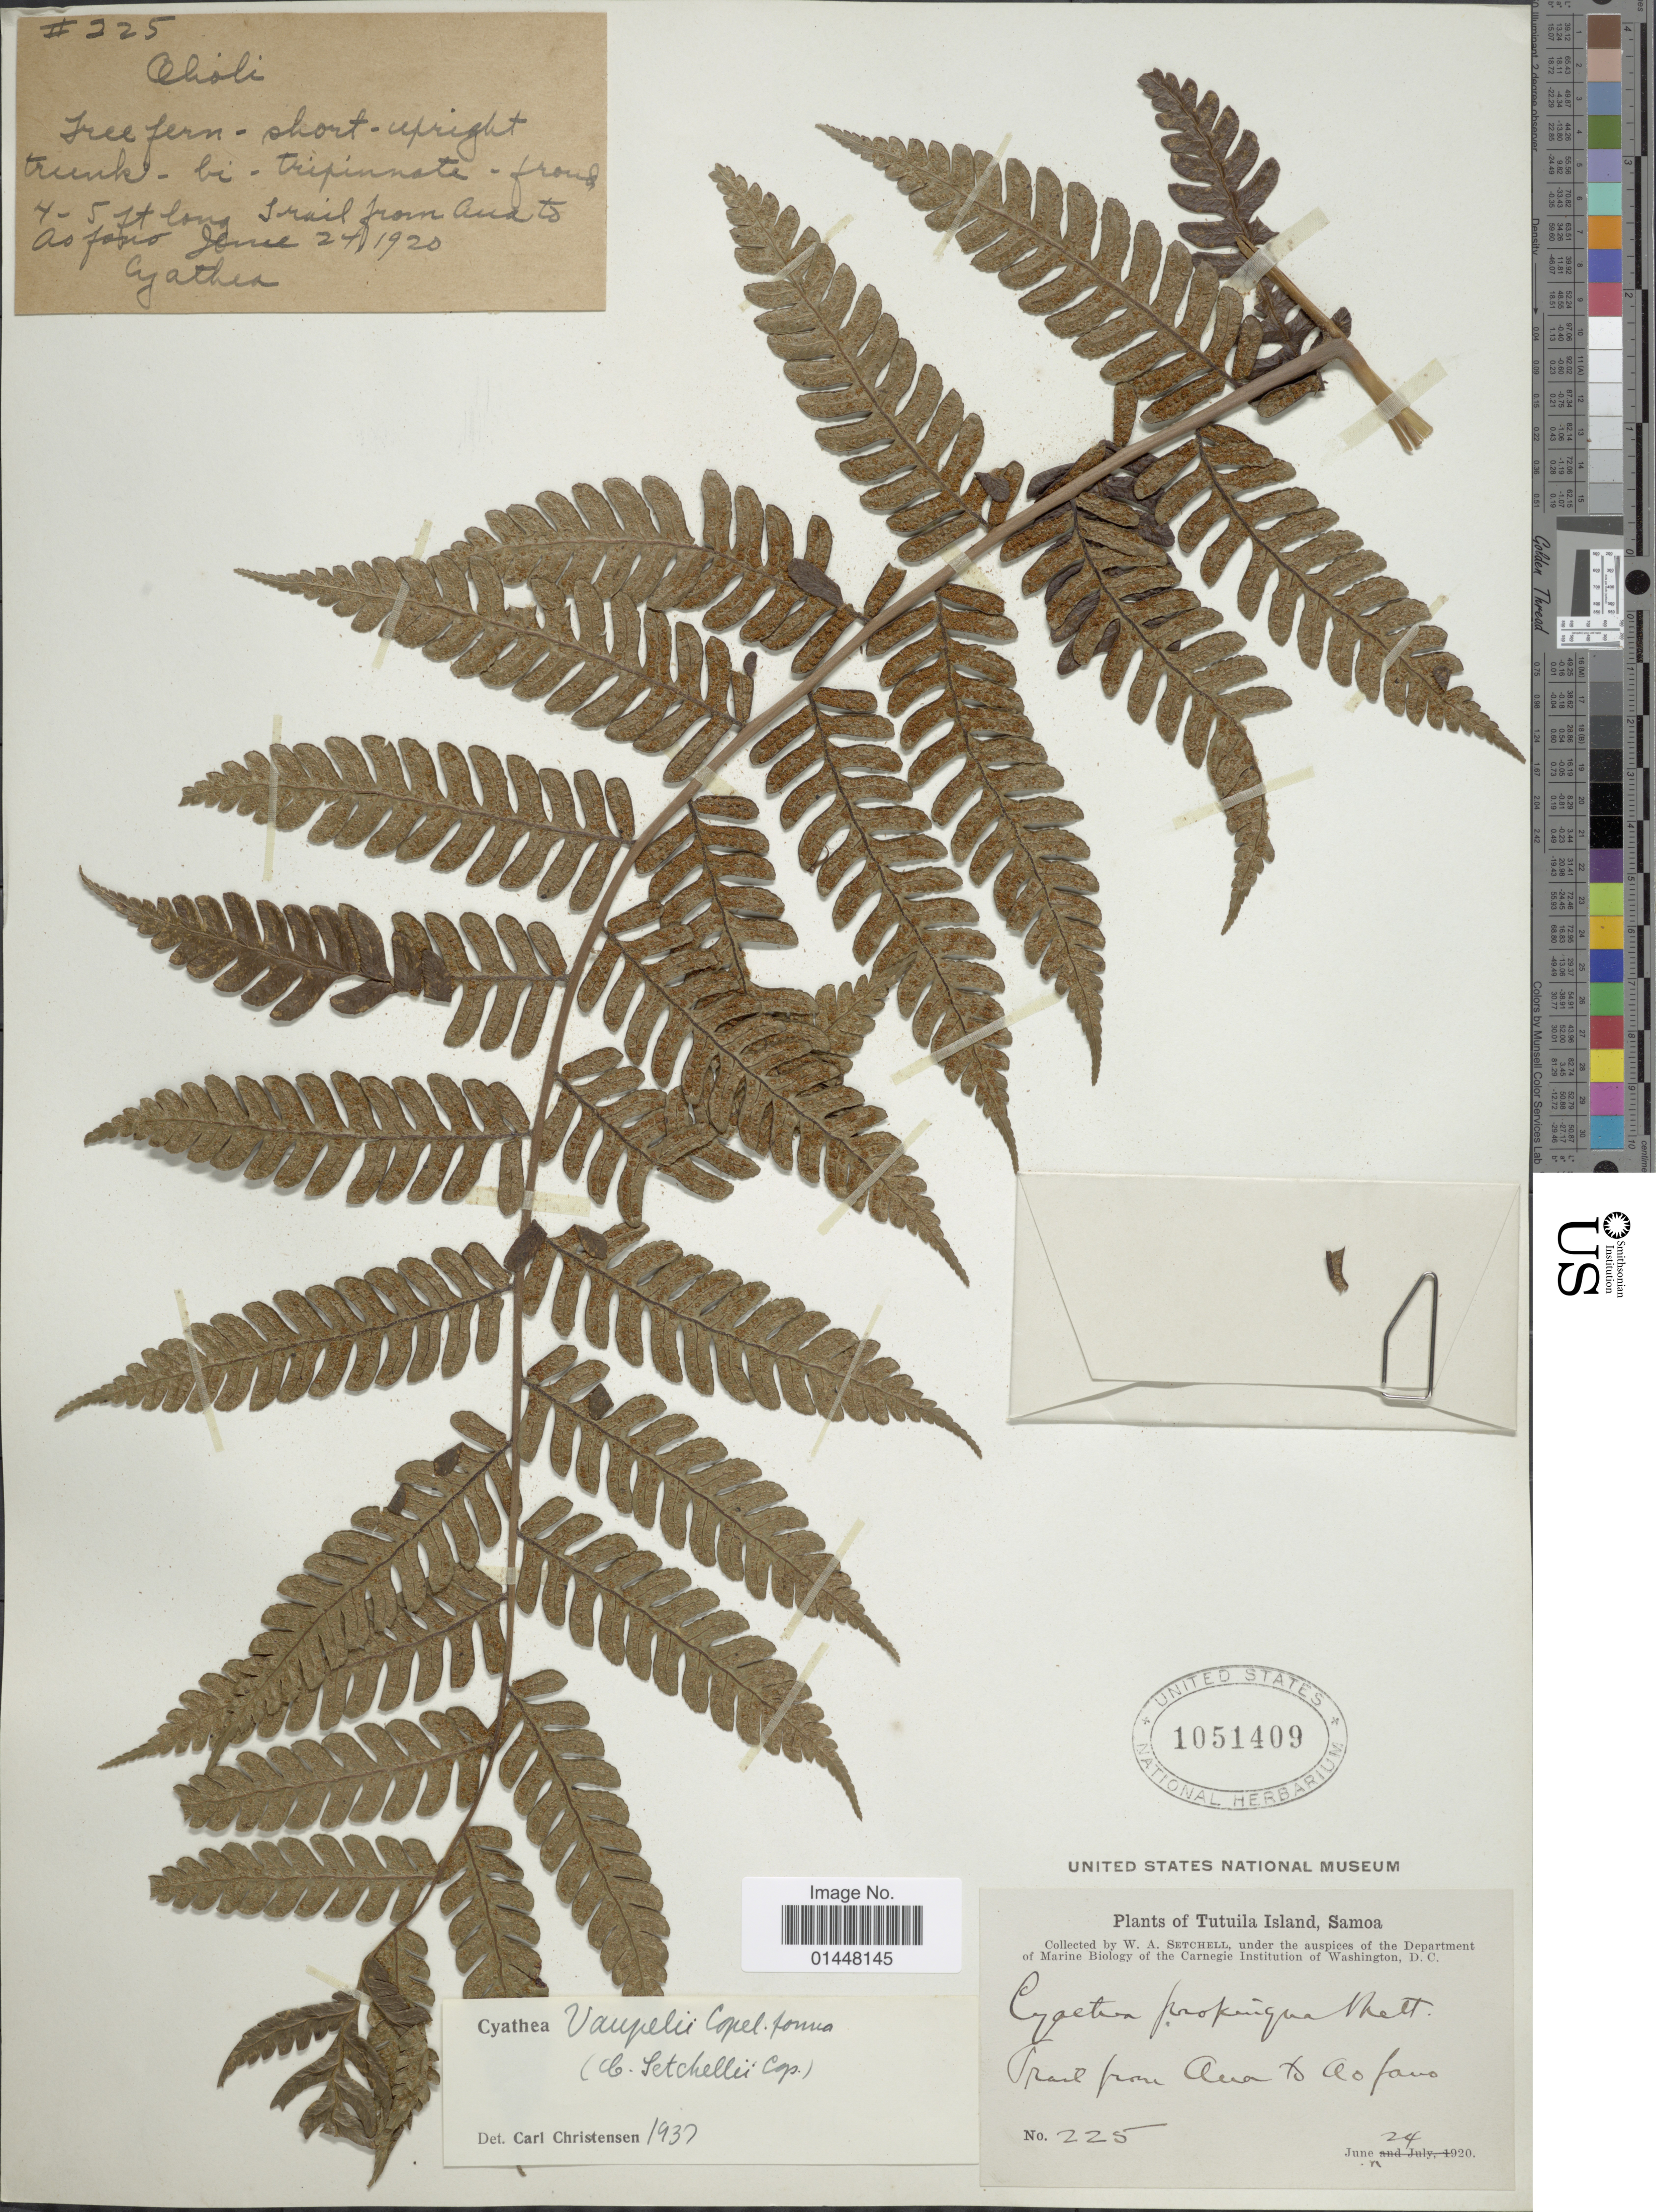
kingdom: Plantae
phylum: Tracheophyta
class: Polypodiopsida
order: Cyatheales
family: Cyatheaceae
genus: Sphaeropteris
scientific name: Sphaeropteris vaupellii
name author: (Copel.)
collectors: W. Setchell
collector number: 225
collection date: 1920-06-24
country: American Samoa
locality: Tutuila Island, Samoa. Trail from Aua to Aofano [interpreted]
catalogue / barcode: US 1051409